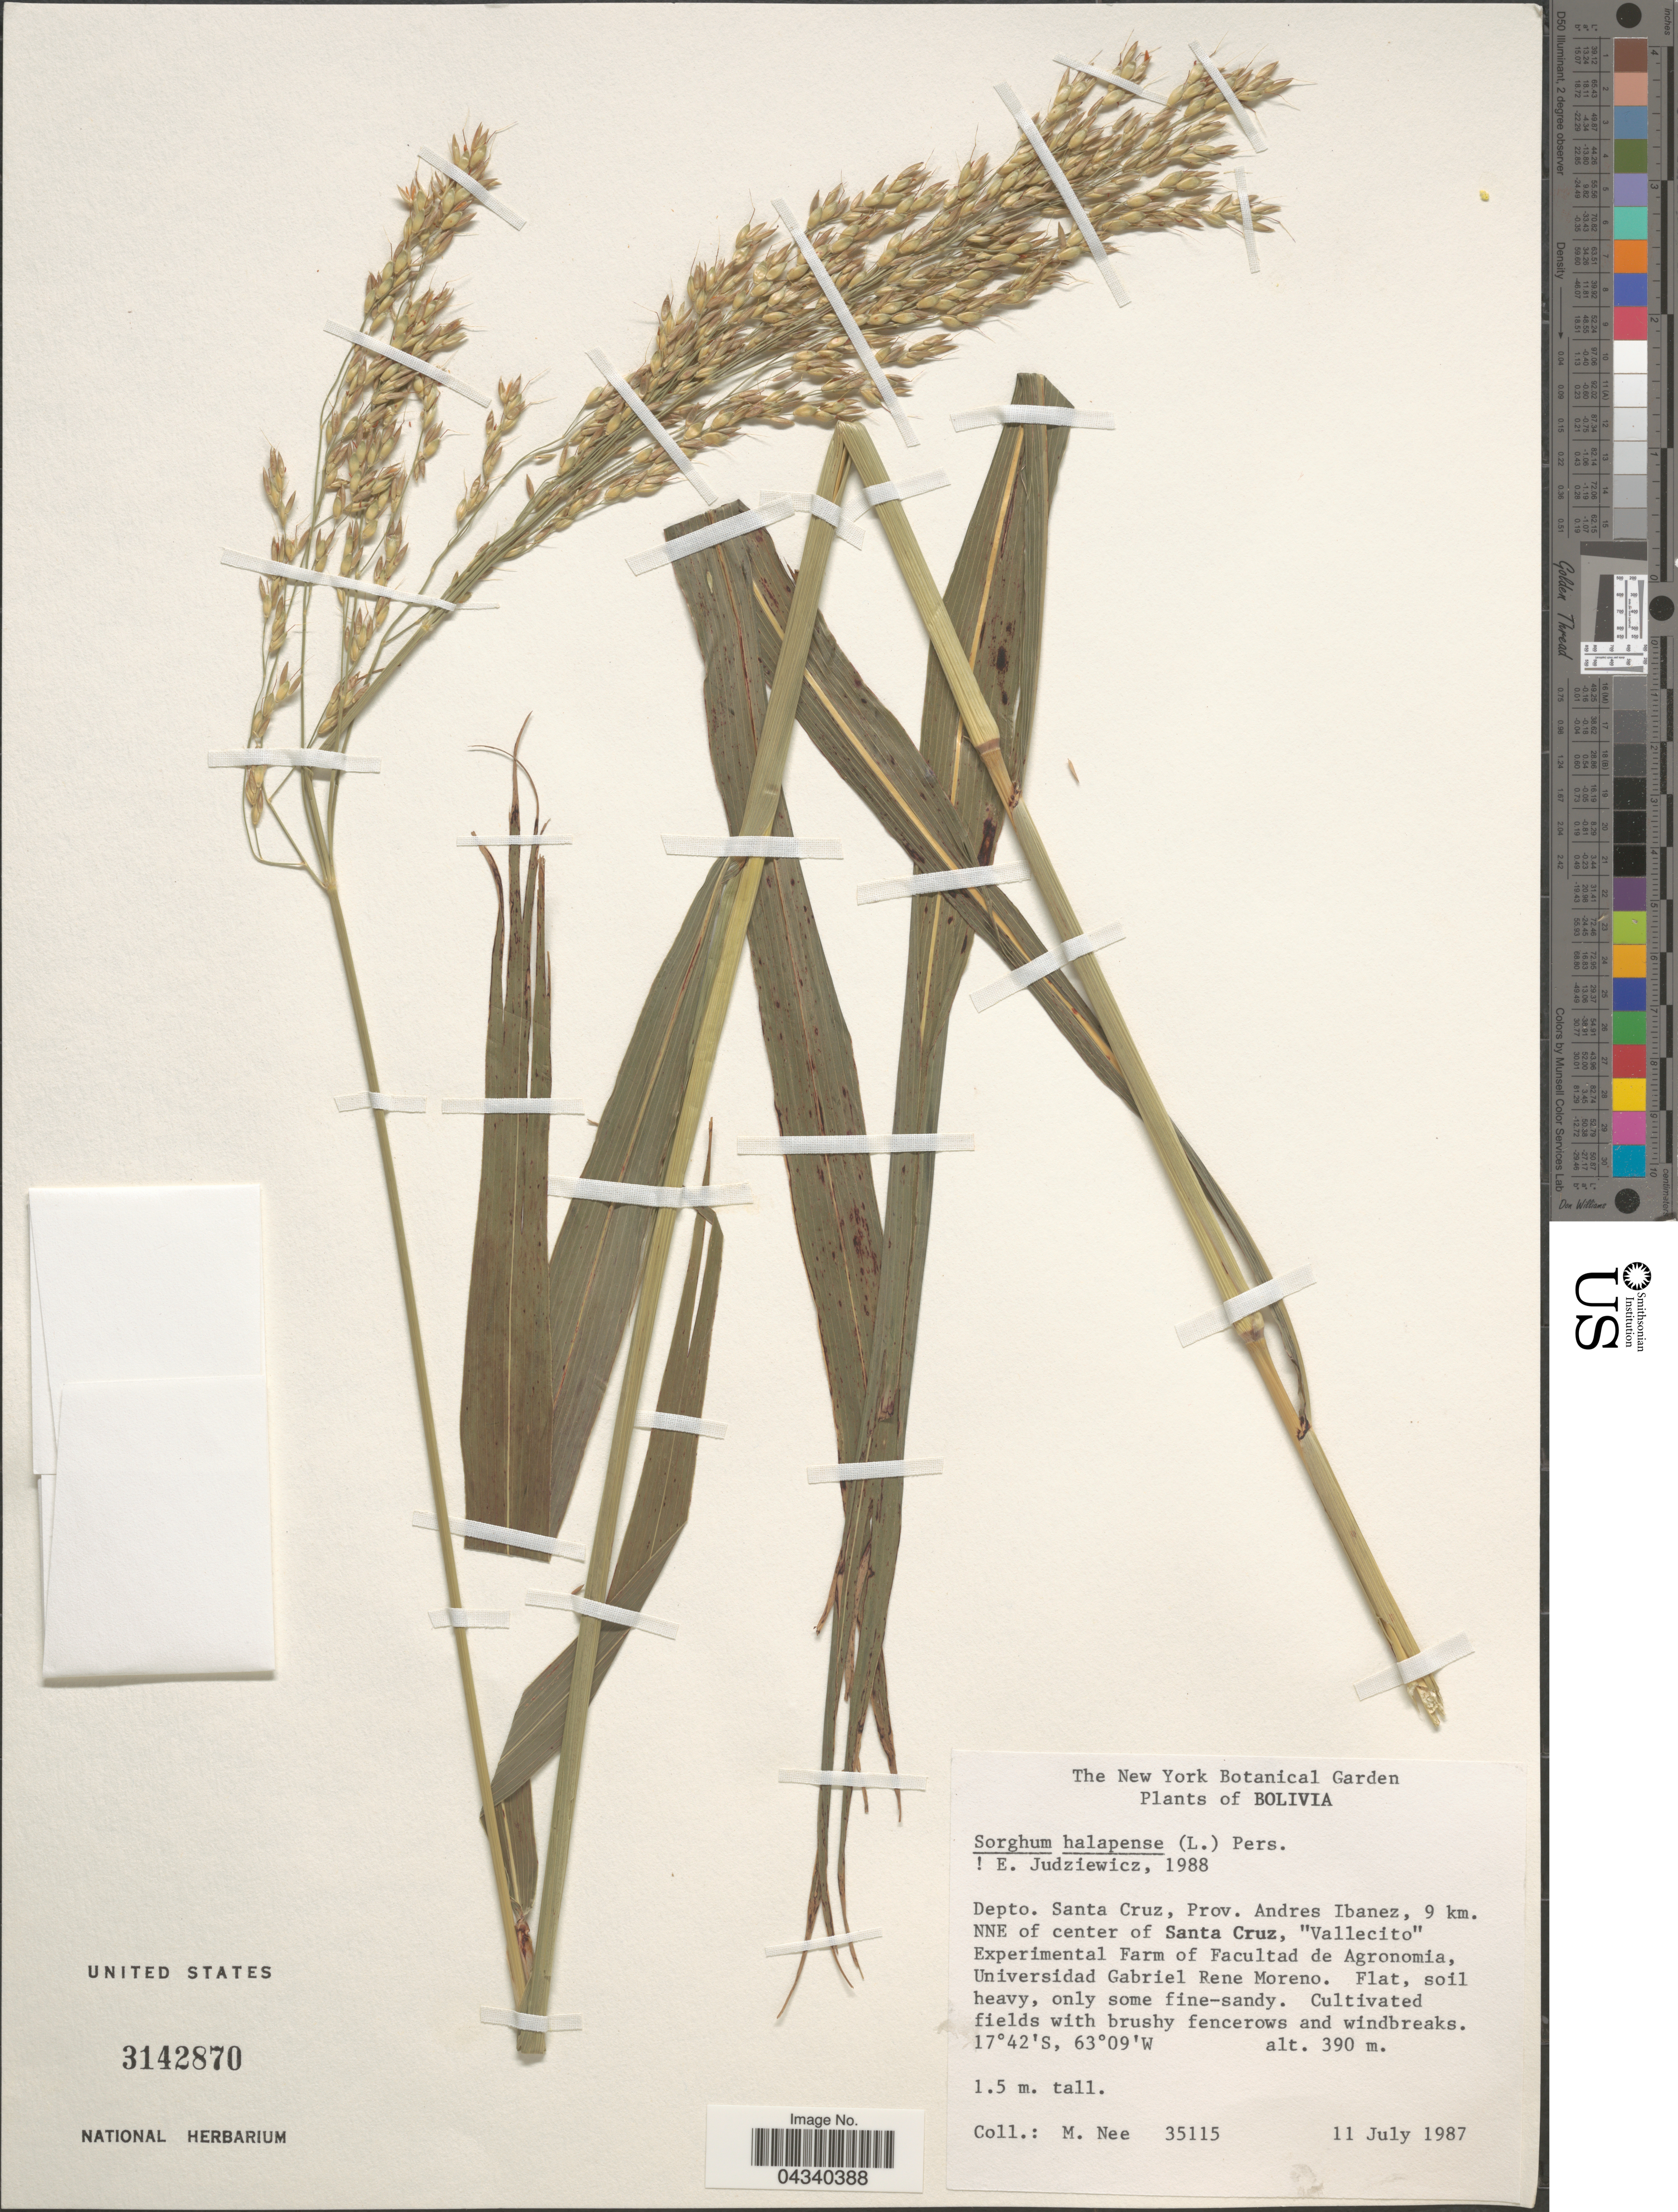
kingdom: Plantae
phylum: Tracheophyta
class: Liliopsida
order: Poales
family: Poaceae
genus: Sorghum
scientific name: Sorghum halepense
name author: (L.) Pers.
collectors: M. Nee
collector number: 35115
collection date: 1987-07-11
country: Bolivia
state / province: Santa Cruz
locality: Depto. Santa Cruz, Prov. Andres Ibanez, 9 km. NNE of center of Santa Cruz, "Vallecito" Experimental Farm of Facultad de Agronomia, Universidad Gabriel Rene Moreno.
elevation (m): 390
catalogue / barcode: US 3142870